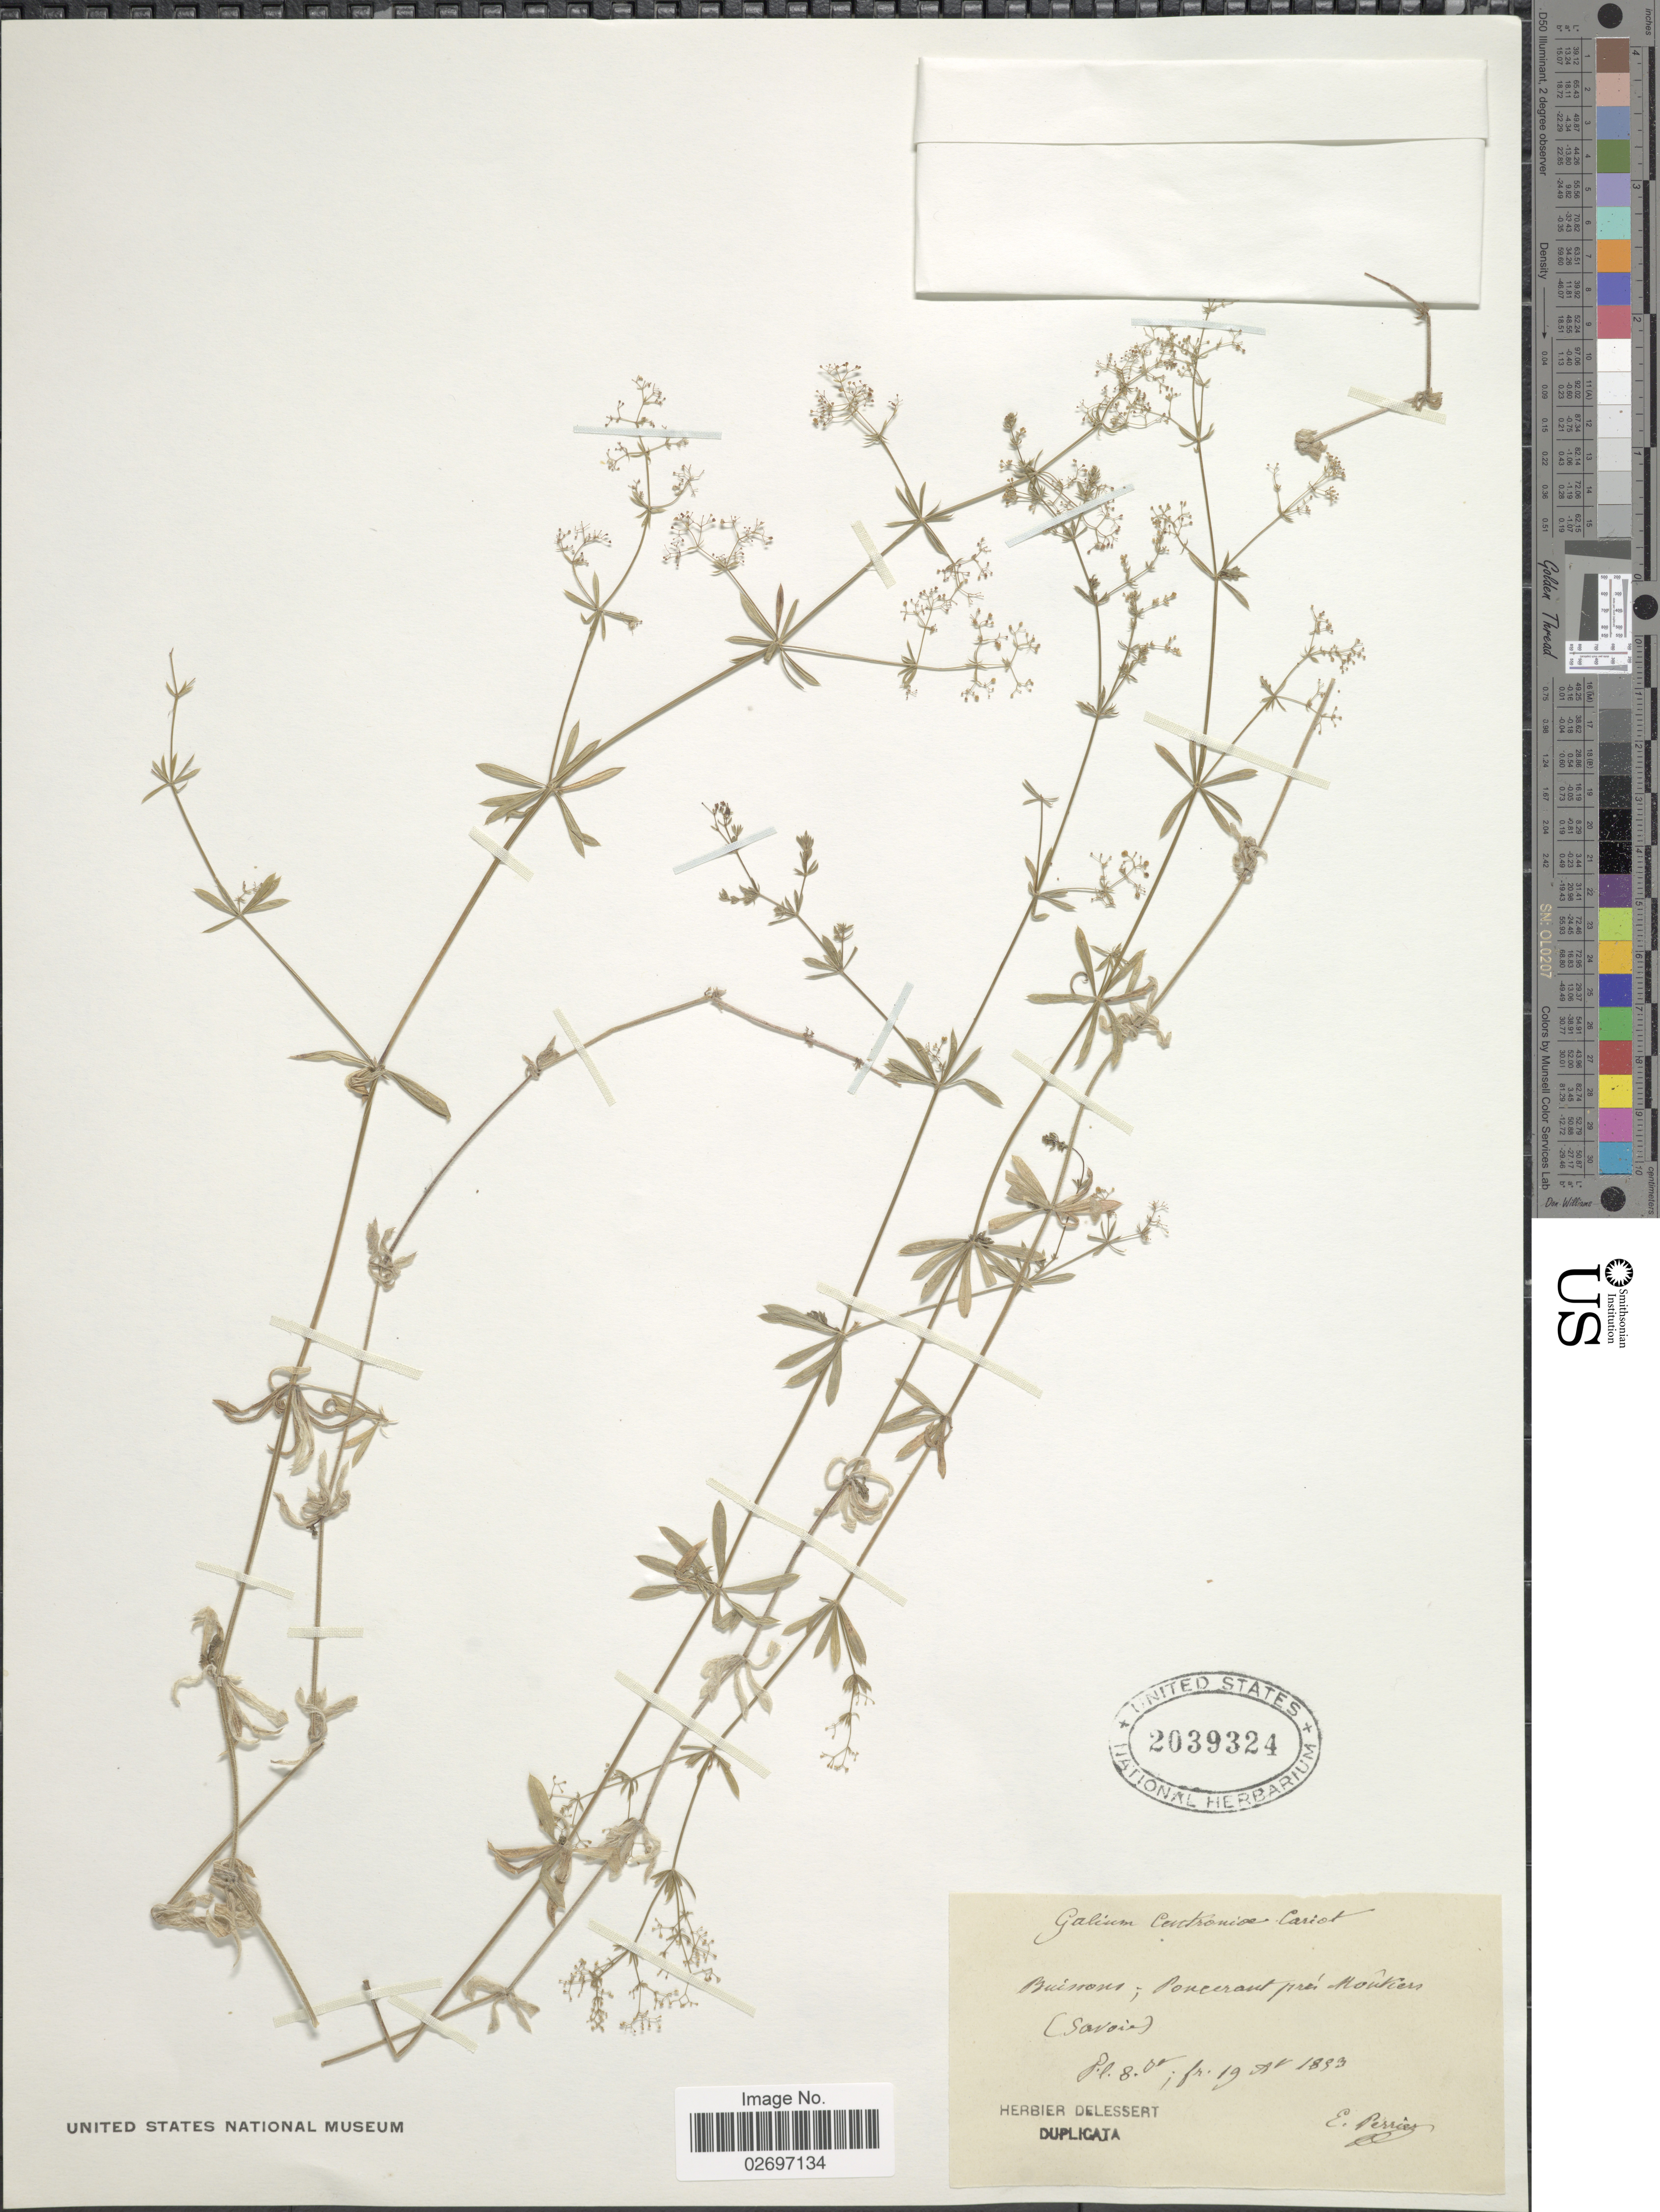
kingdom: Plantae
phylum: Tracheophyta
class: Magnoliopsida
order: Gentianales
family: Rubiaceae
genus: Galium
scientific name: Galium x centroniae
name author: Cariot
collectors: E. Perrier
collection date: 1893-05-19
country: France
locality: Buissons; Poncerant pres Montiers (Savoie)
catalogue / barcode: US 2039324